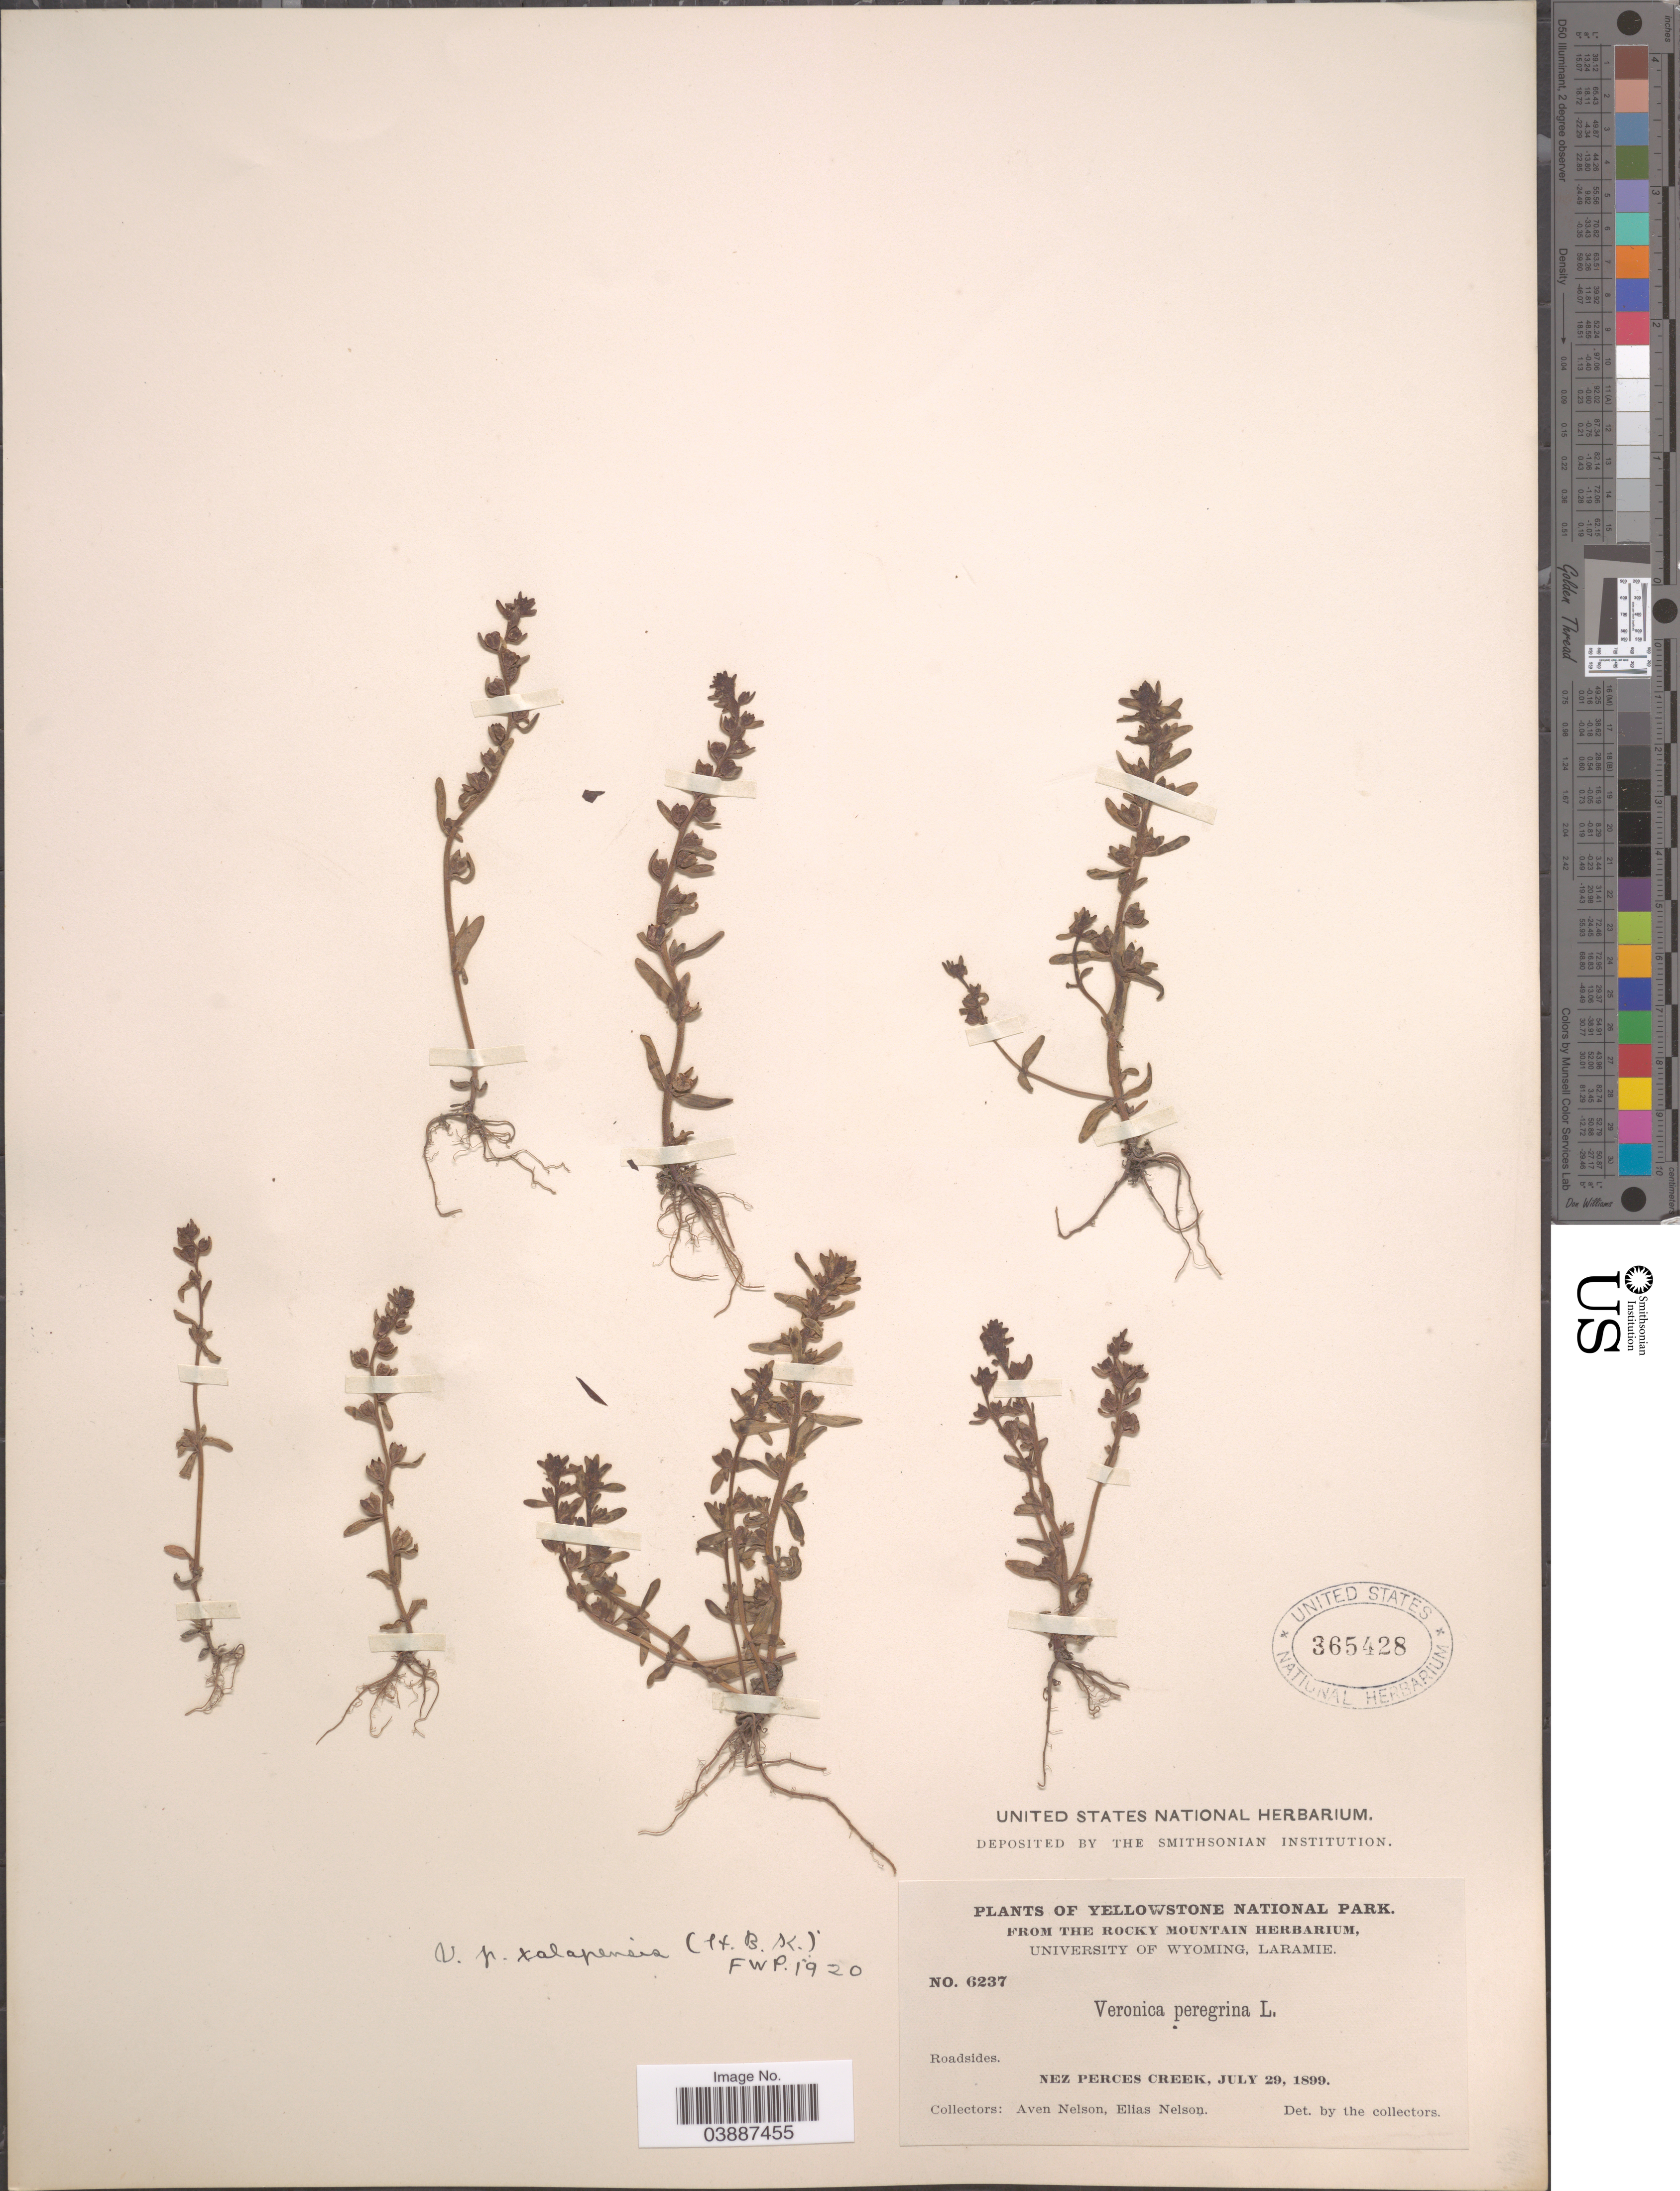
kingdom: Plantae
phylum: Tracheophyta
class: Magnoliopsida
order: Lamiales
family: Plantaginaceae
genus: Veronica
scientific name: Veronica peregrina var. xalapensis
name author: Kunth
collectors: A. Nelson & E. Nelson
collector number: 6237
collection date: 1899-07-29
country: United States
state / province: Wyoming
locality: Yellowstone National Park. Nez Perces Creek.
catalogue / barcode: US 365428